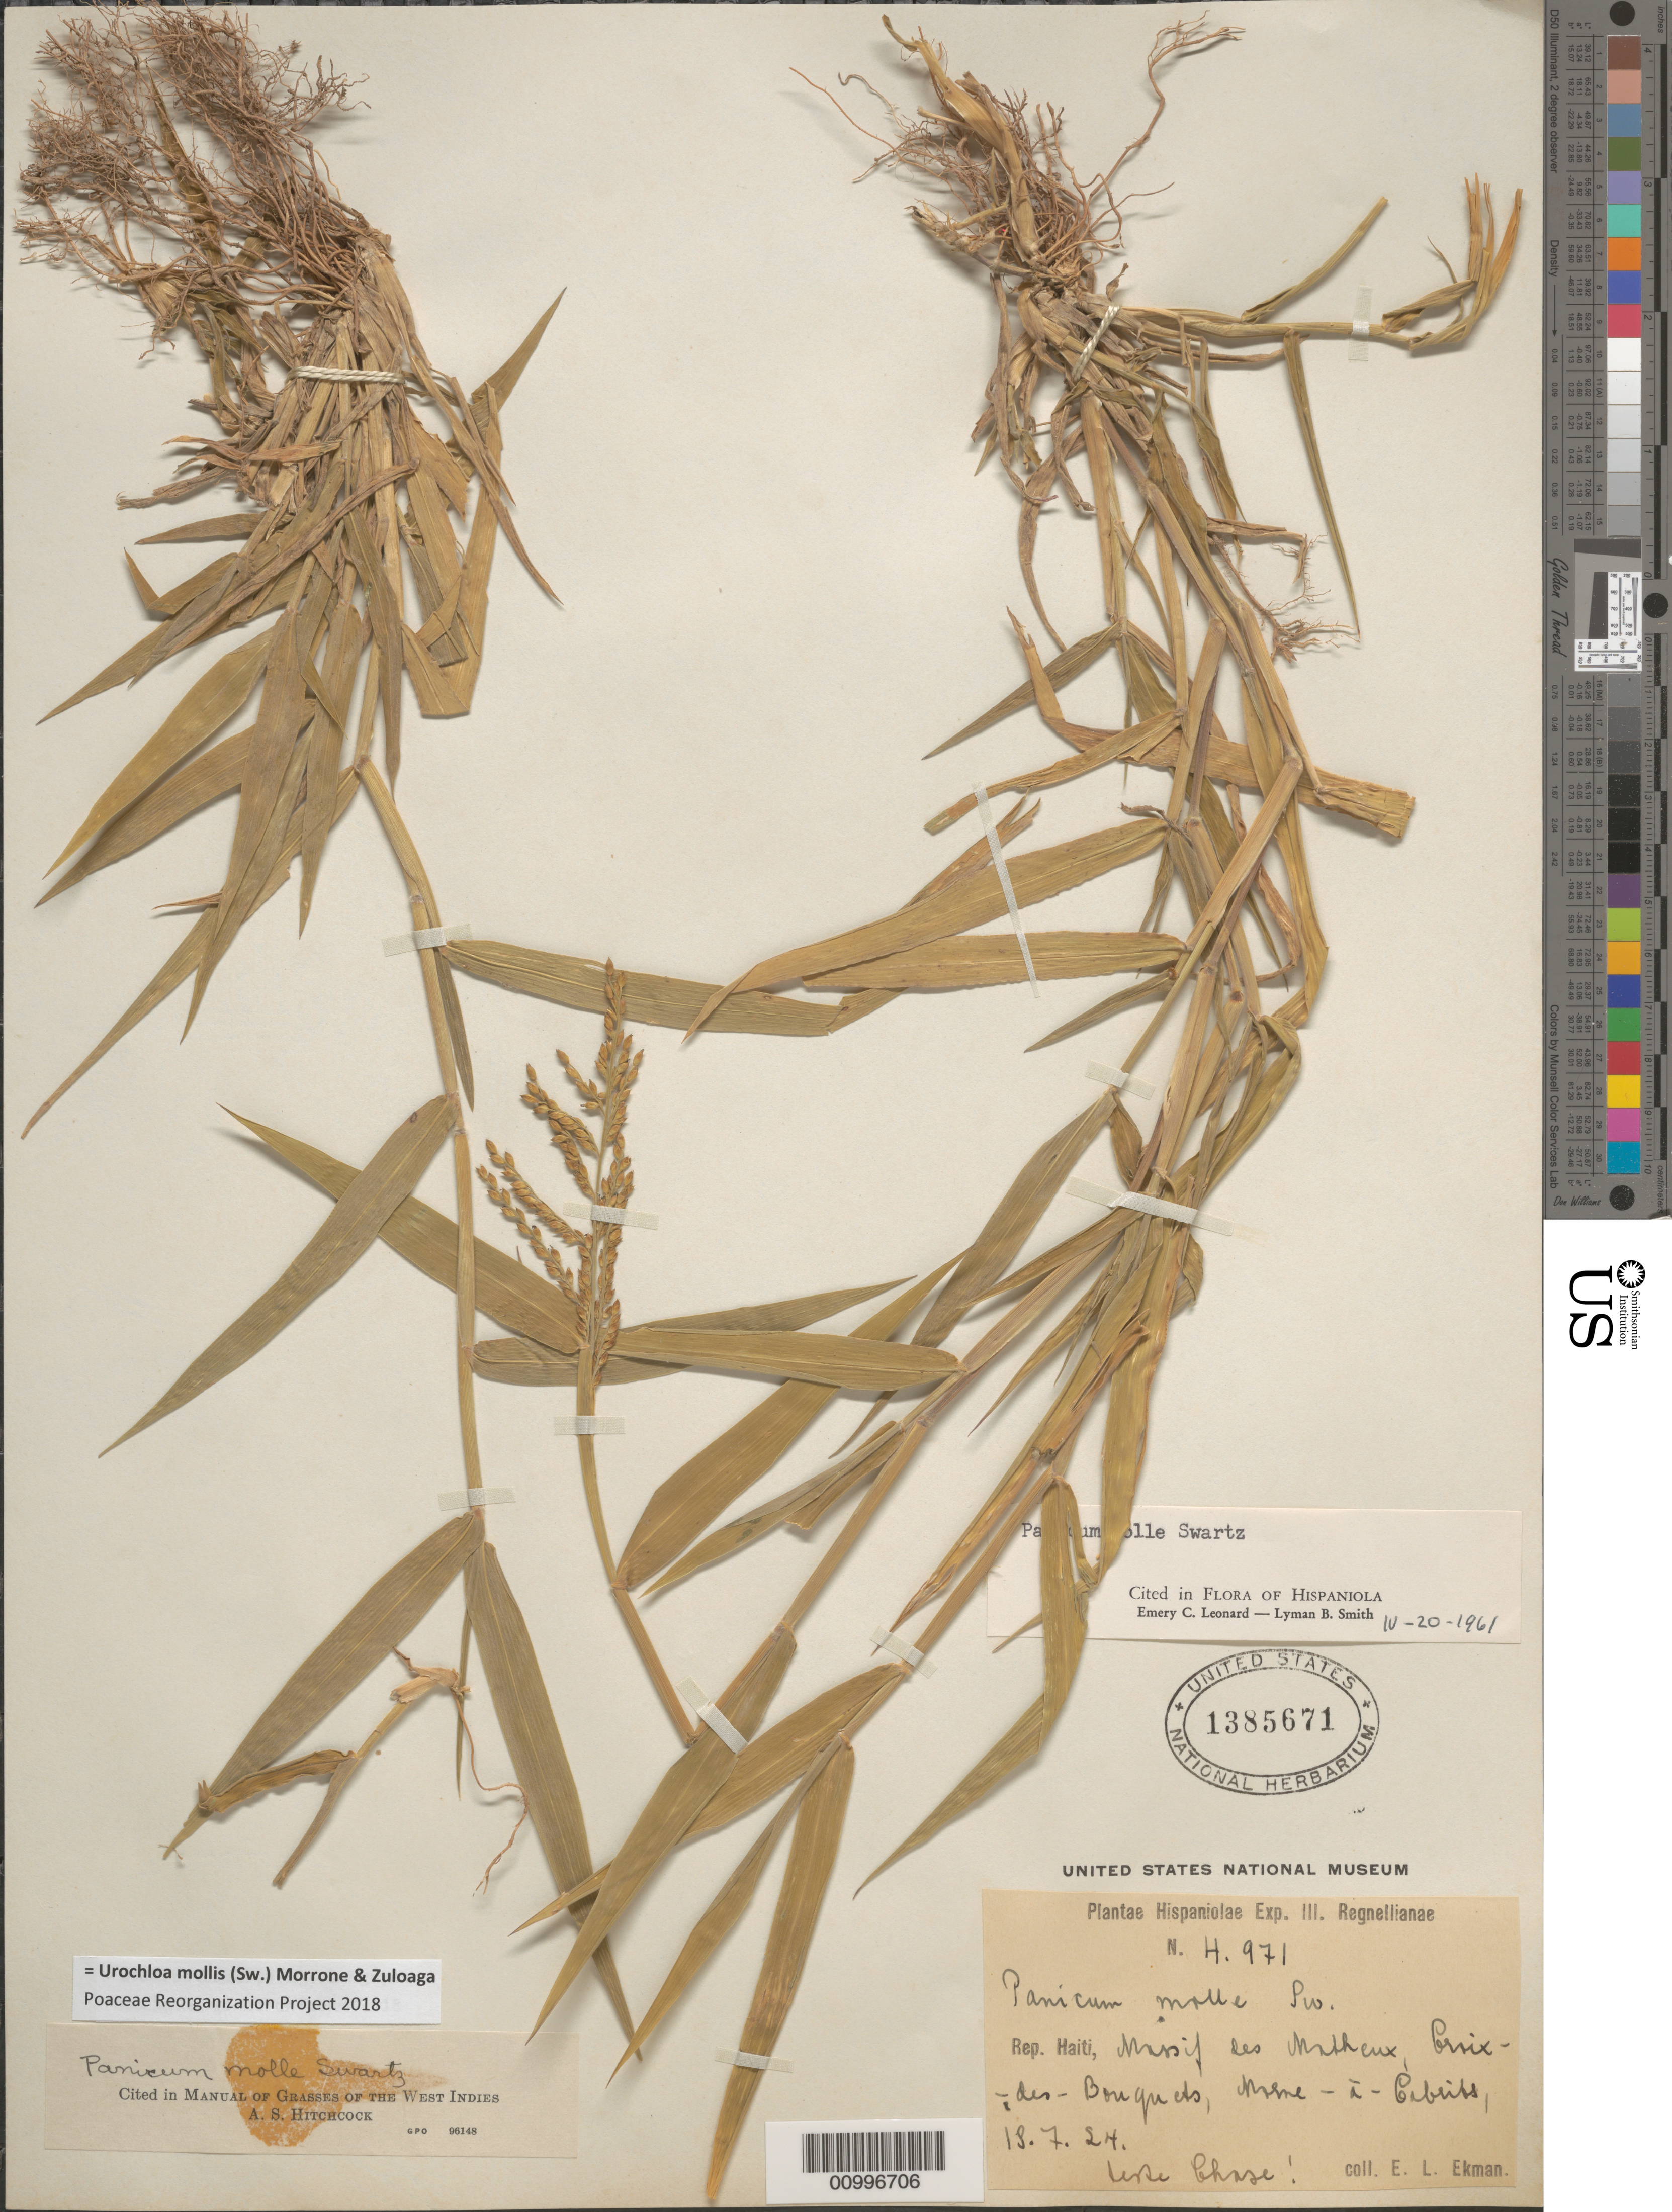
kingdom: Plantae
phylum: Tracheophyta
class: Liliopsida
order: Poales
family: Poaceae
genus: Brachiaria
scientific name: Brachiaria mollis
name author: (Sw.) Parodi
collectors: E. L. Ekman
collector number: H 971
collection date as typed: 18 Jul 1924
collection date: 1924-07-18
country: Haiti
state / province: Óuest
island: Hispaniola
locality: Croix-des-Bouquets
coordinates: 0 N, 0 E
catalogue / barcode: US 1385671